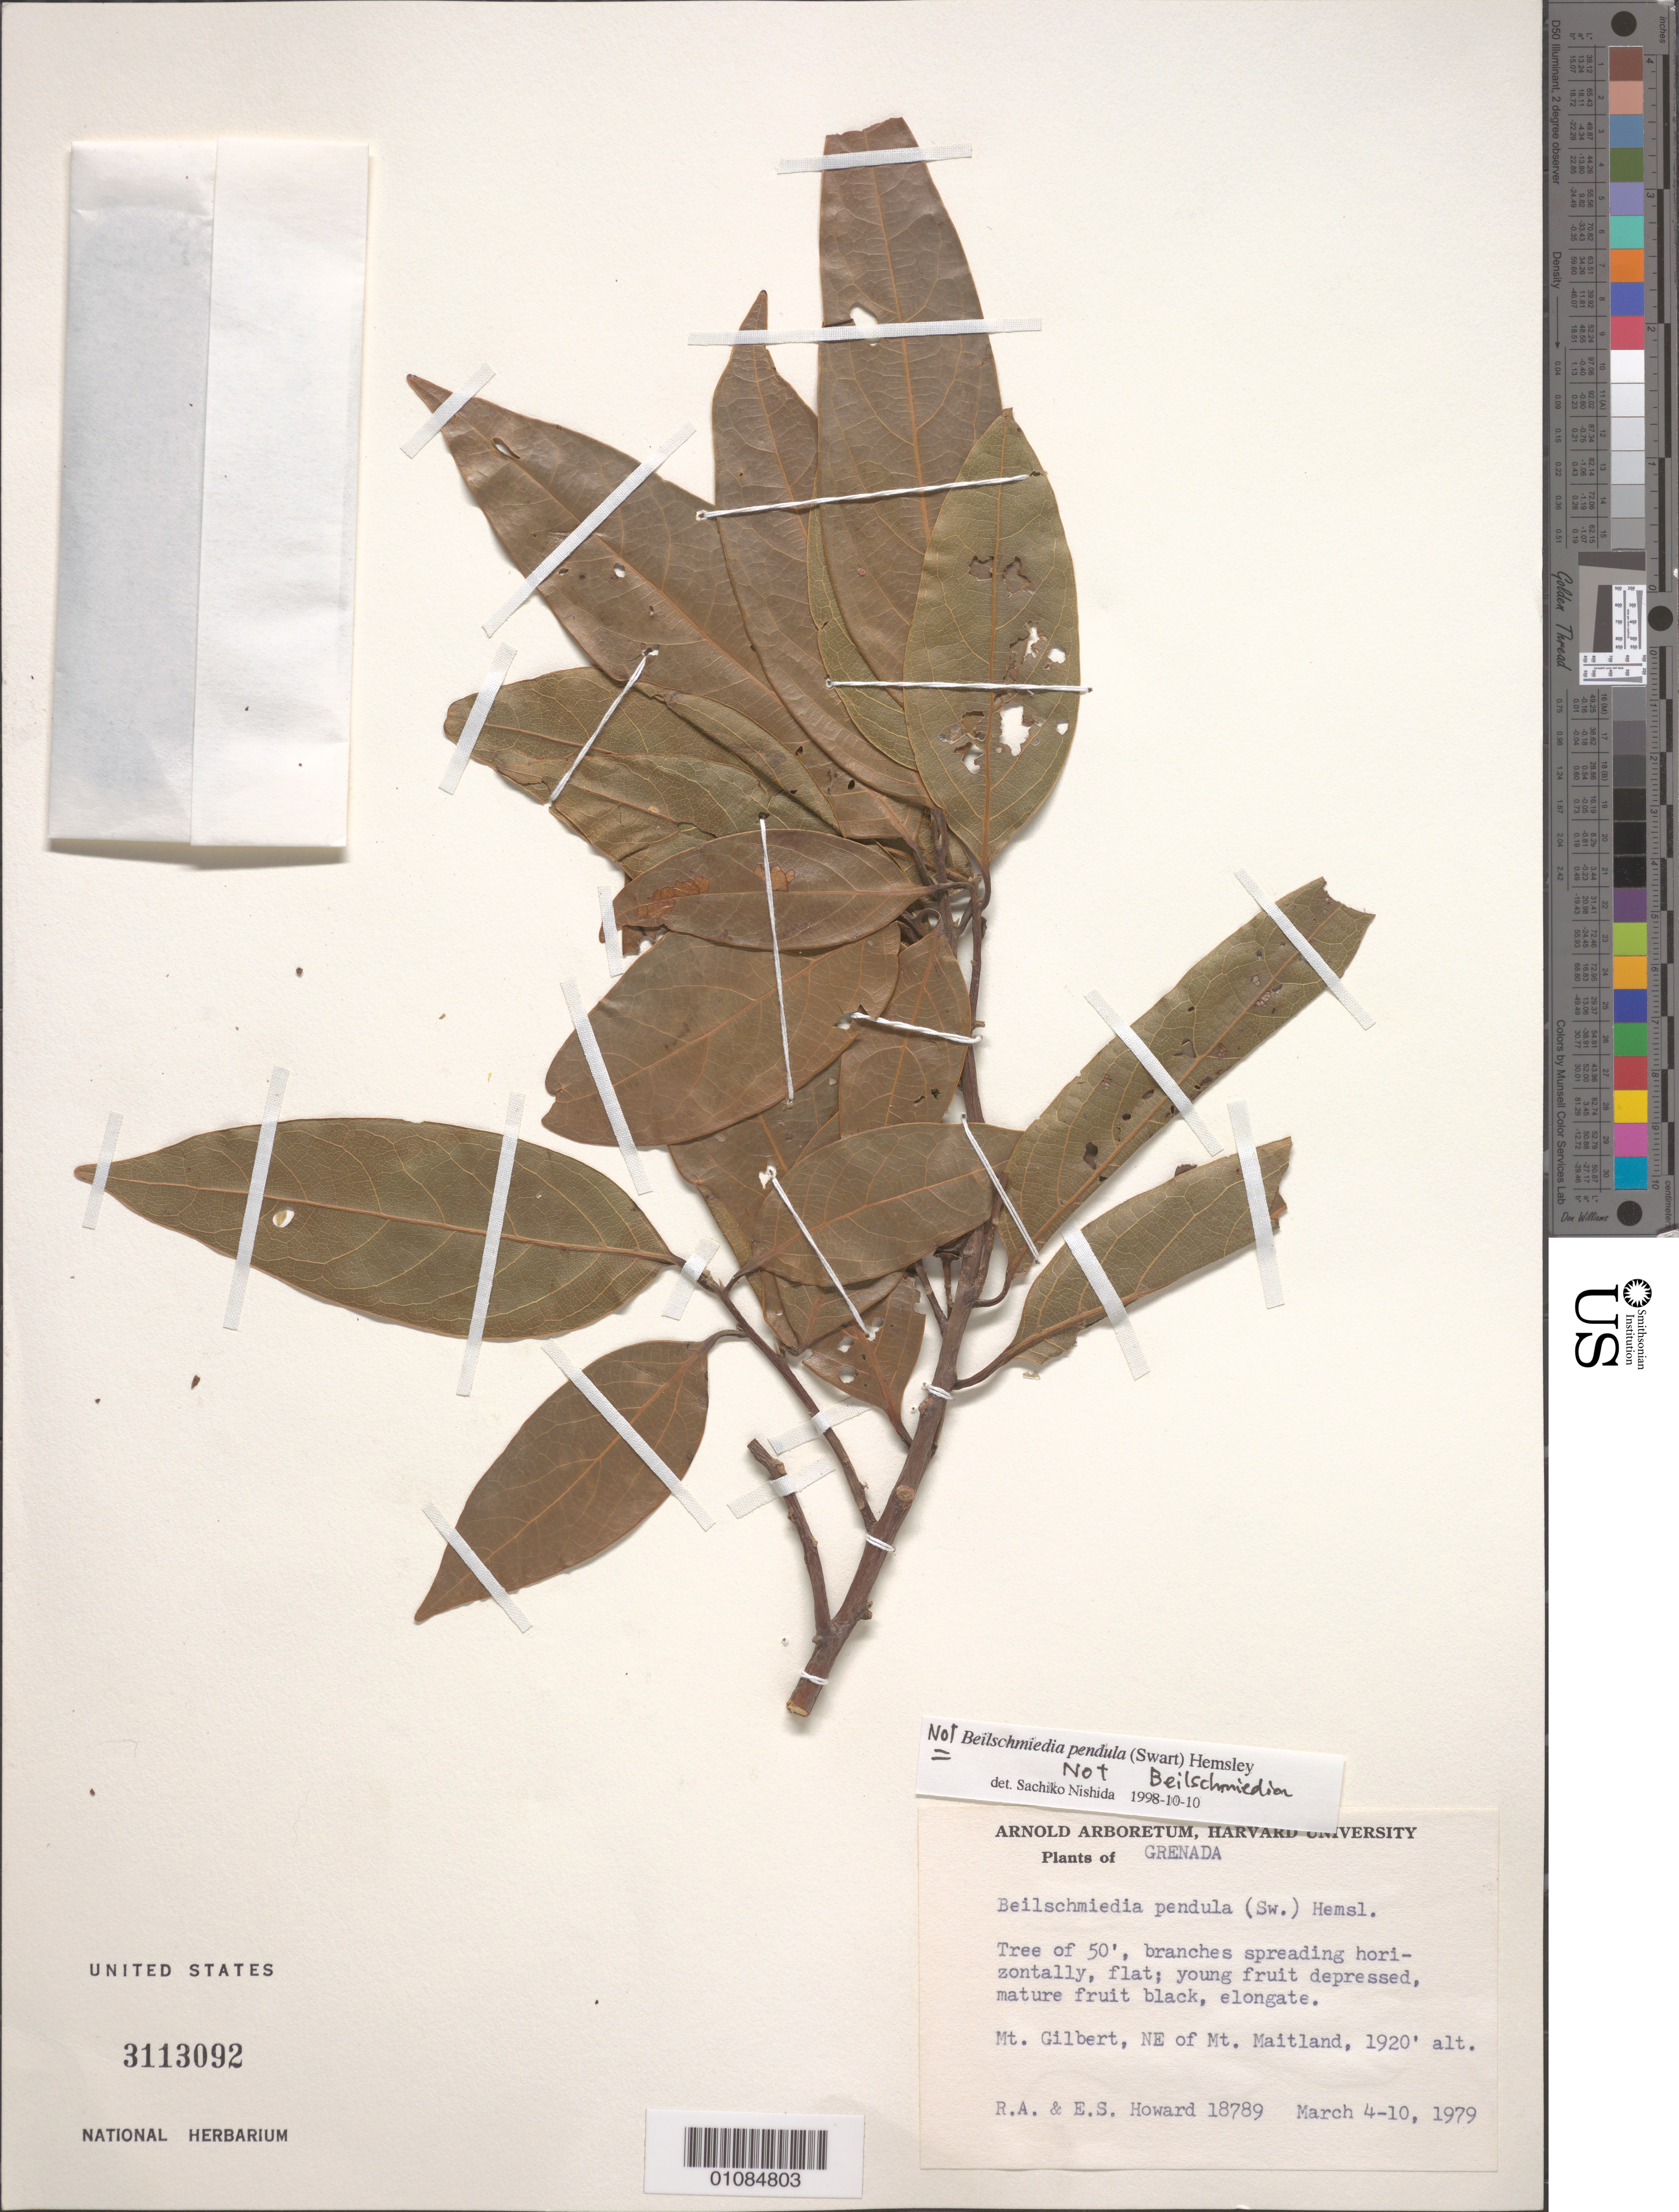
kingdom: Plantae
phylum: Tracheophyta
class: Magnoliopsida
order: Laurales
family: Lauraceae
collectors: R. A. Howard & E. S. Howard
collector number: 18789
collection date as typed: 04 Mar 1979 to 10 Mar 1979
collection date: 1979-03-04/1979-03-10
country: Grenada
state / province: Saint David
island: Grenada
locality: Mt. Gilbert, NE of Mt. Maitland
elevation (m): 585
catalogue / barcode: US 3113092